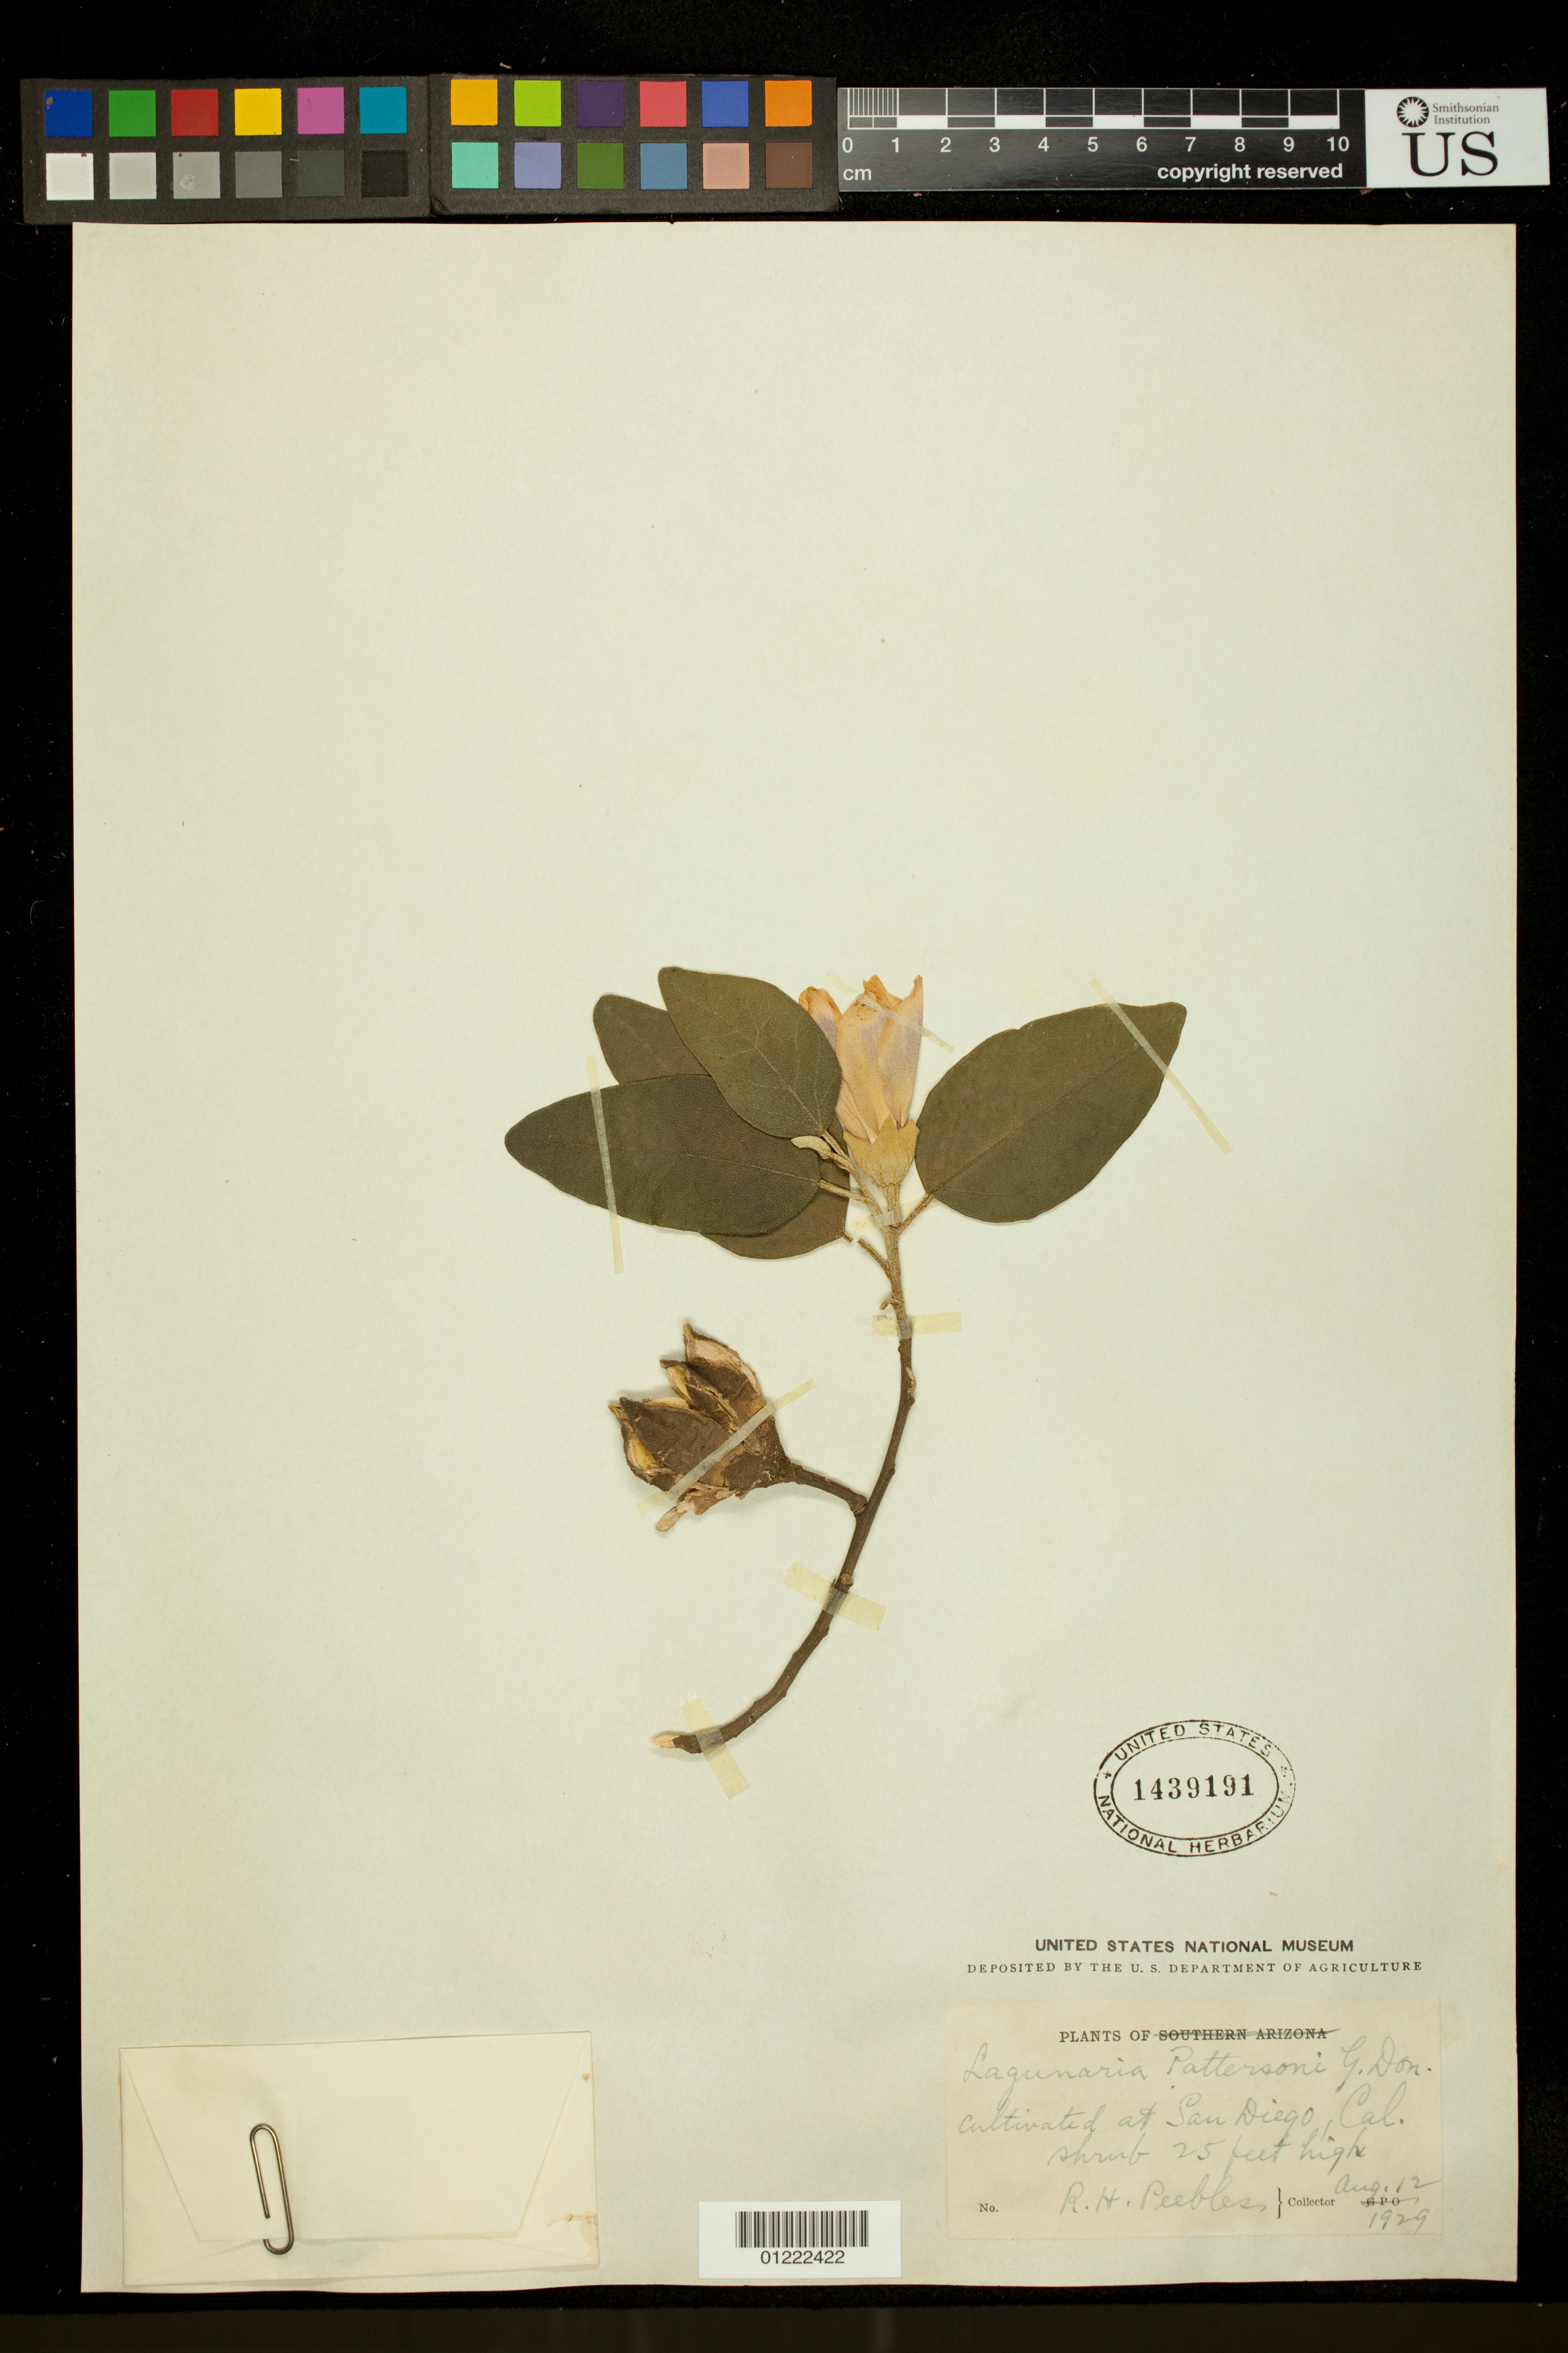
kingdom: Plantae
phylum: Tracheophyta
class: Magnoliopsida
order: Malvales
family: Malvaceae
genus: Lagunaria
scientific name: Lagunaria patersonia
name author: (Andrews) G. Don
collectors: R. H. Peebles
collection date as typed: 8/12/1929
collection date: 1929-08-12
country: United States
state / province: California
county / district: San Diego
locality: Cultivated at San Diego, Cal.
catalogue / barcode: US 1439191